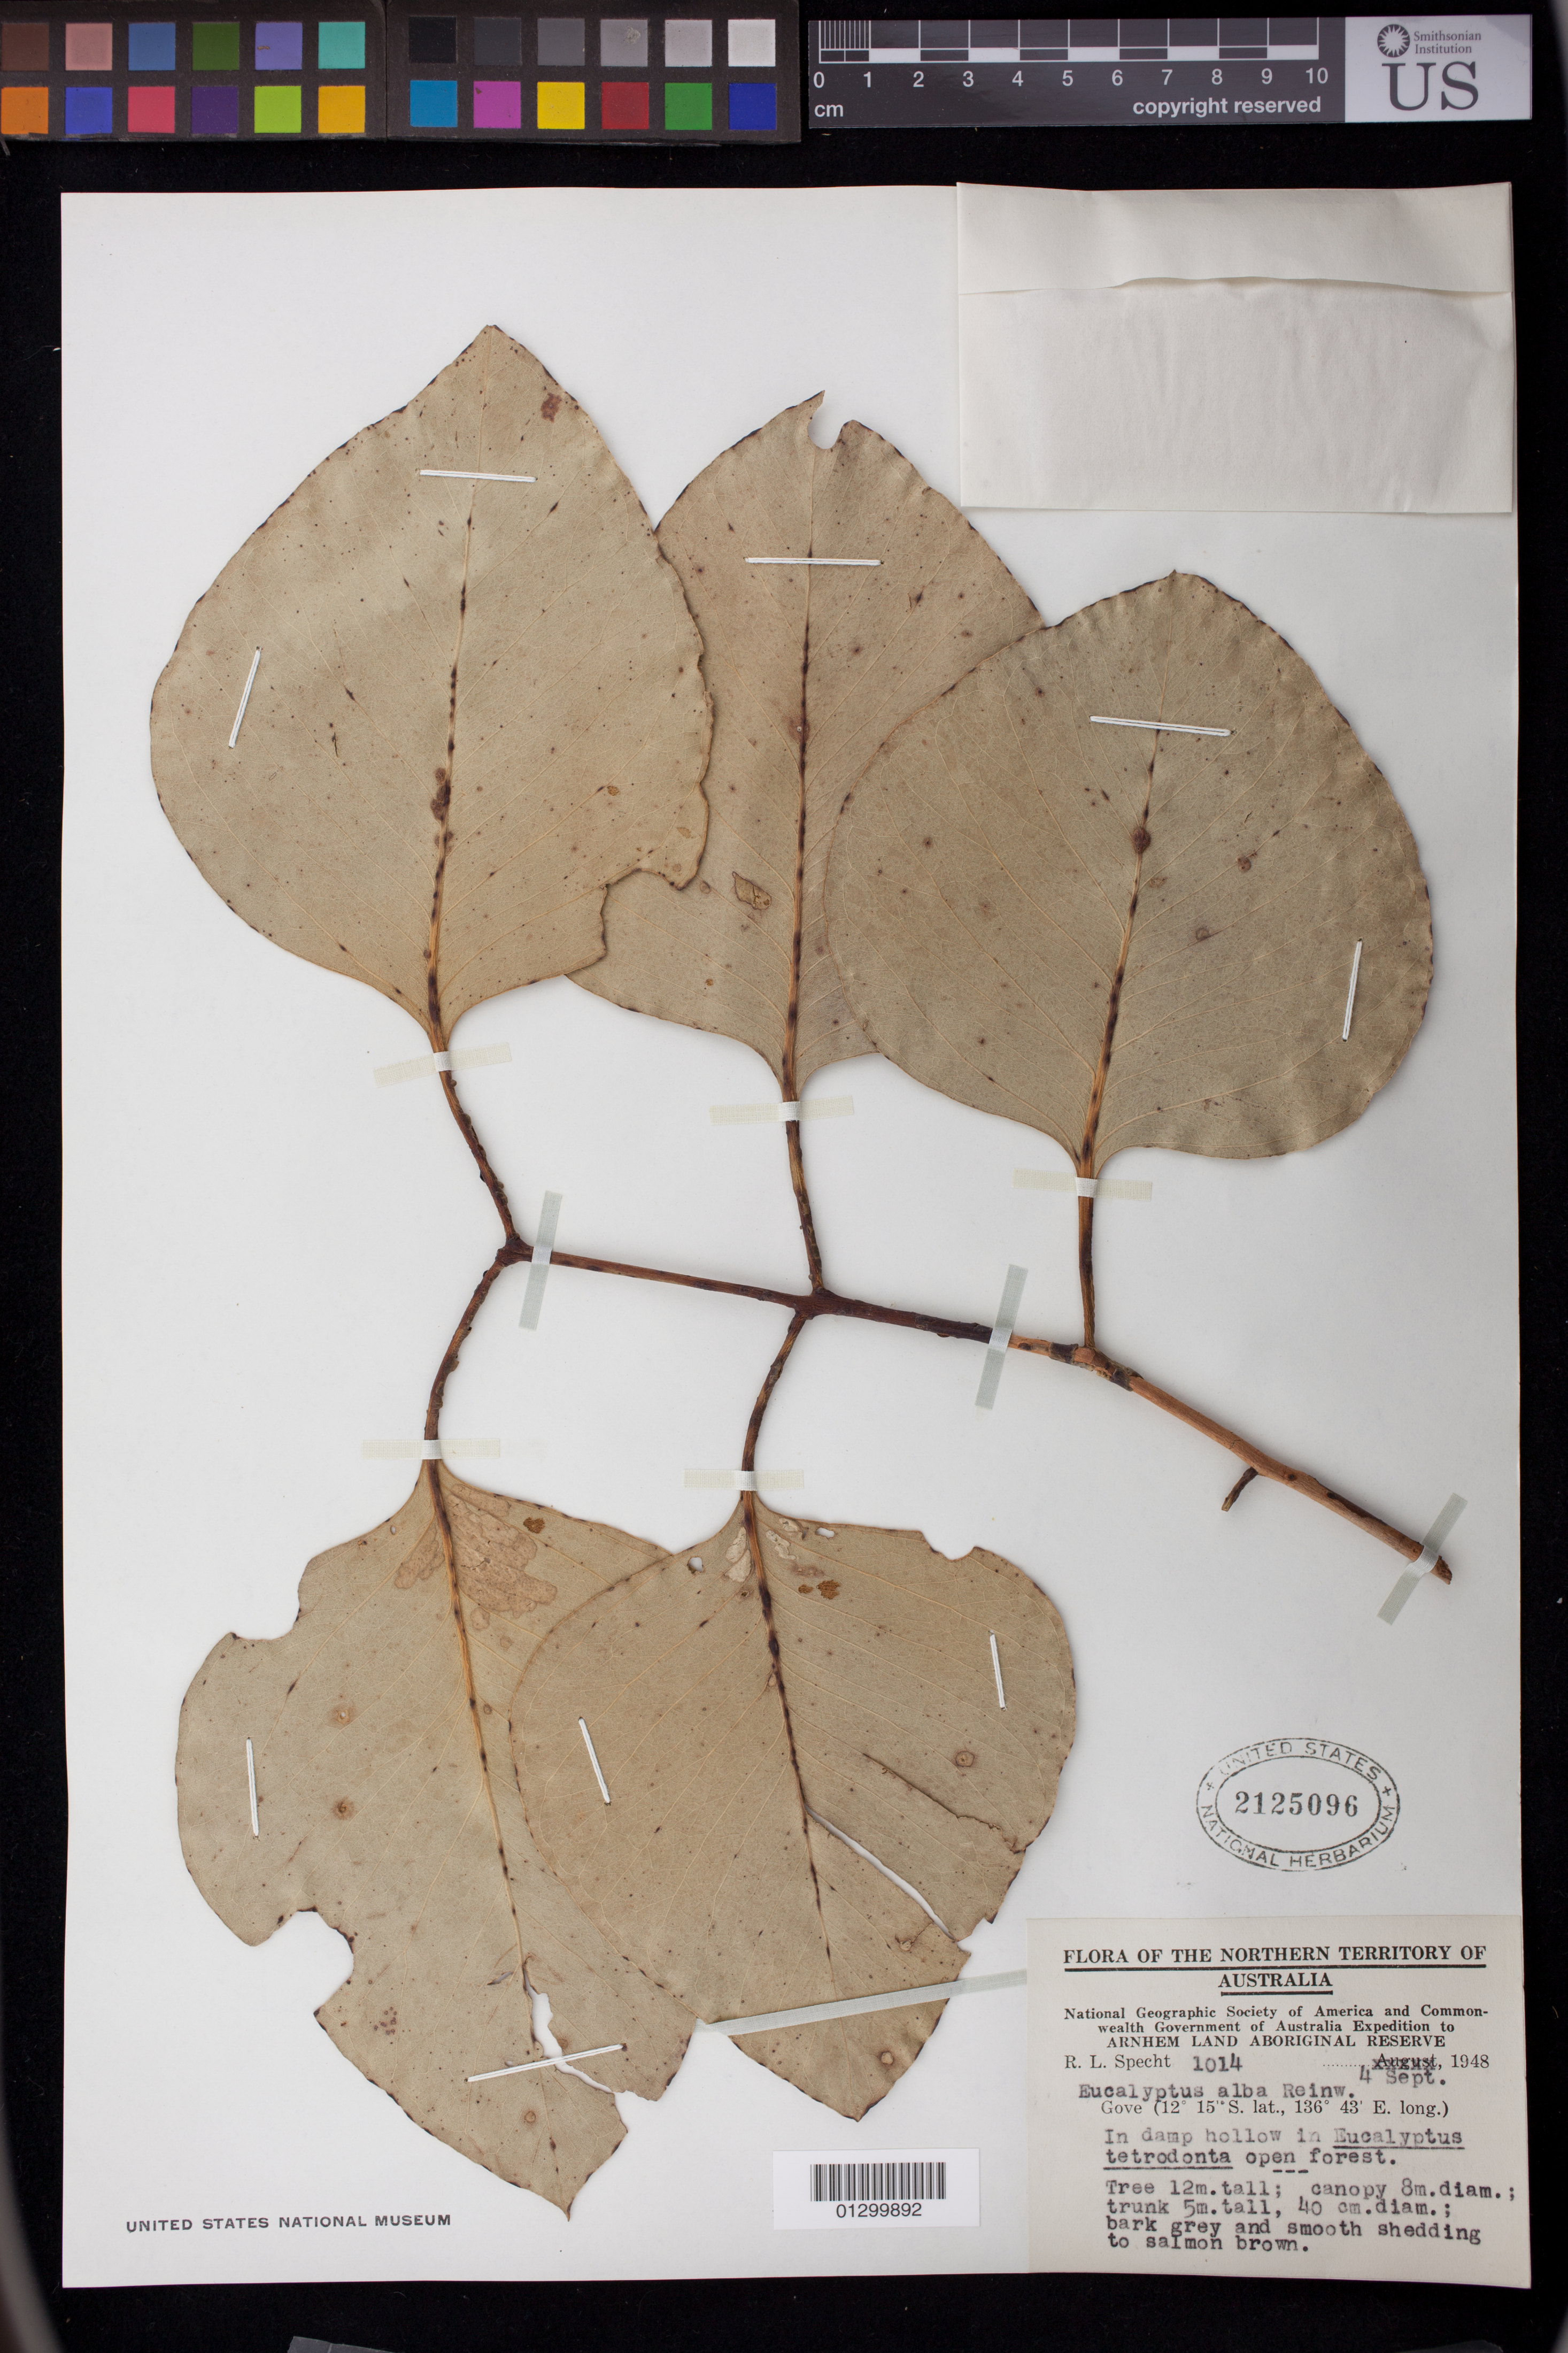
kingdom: Plantae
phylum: Tracheophyta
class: Magnoliopsida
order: Myrtales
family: Myrtaceae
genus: Eucalyptus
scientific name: Eucalyptus alba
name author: Reinw.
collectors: R. L. Specht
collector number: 1014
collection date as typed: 04 Sep 1948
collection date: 1948-09-04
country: Australia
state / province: Northern Territory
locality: Arnhem land; Yirrkalla, Gove.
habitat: In damp hollow in Eucalyptus tetrodonta open forest.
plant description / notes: Tree 12 m. tall; canopy 8 m. diam.; trunk 5 m. tall, 40 cm. diam.; bark grey and smooth shedding the salmon brown.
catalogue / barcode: US 2125096